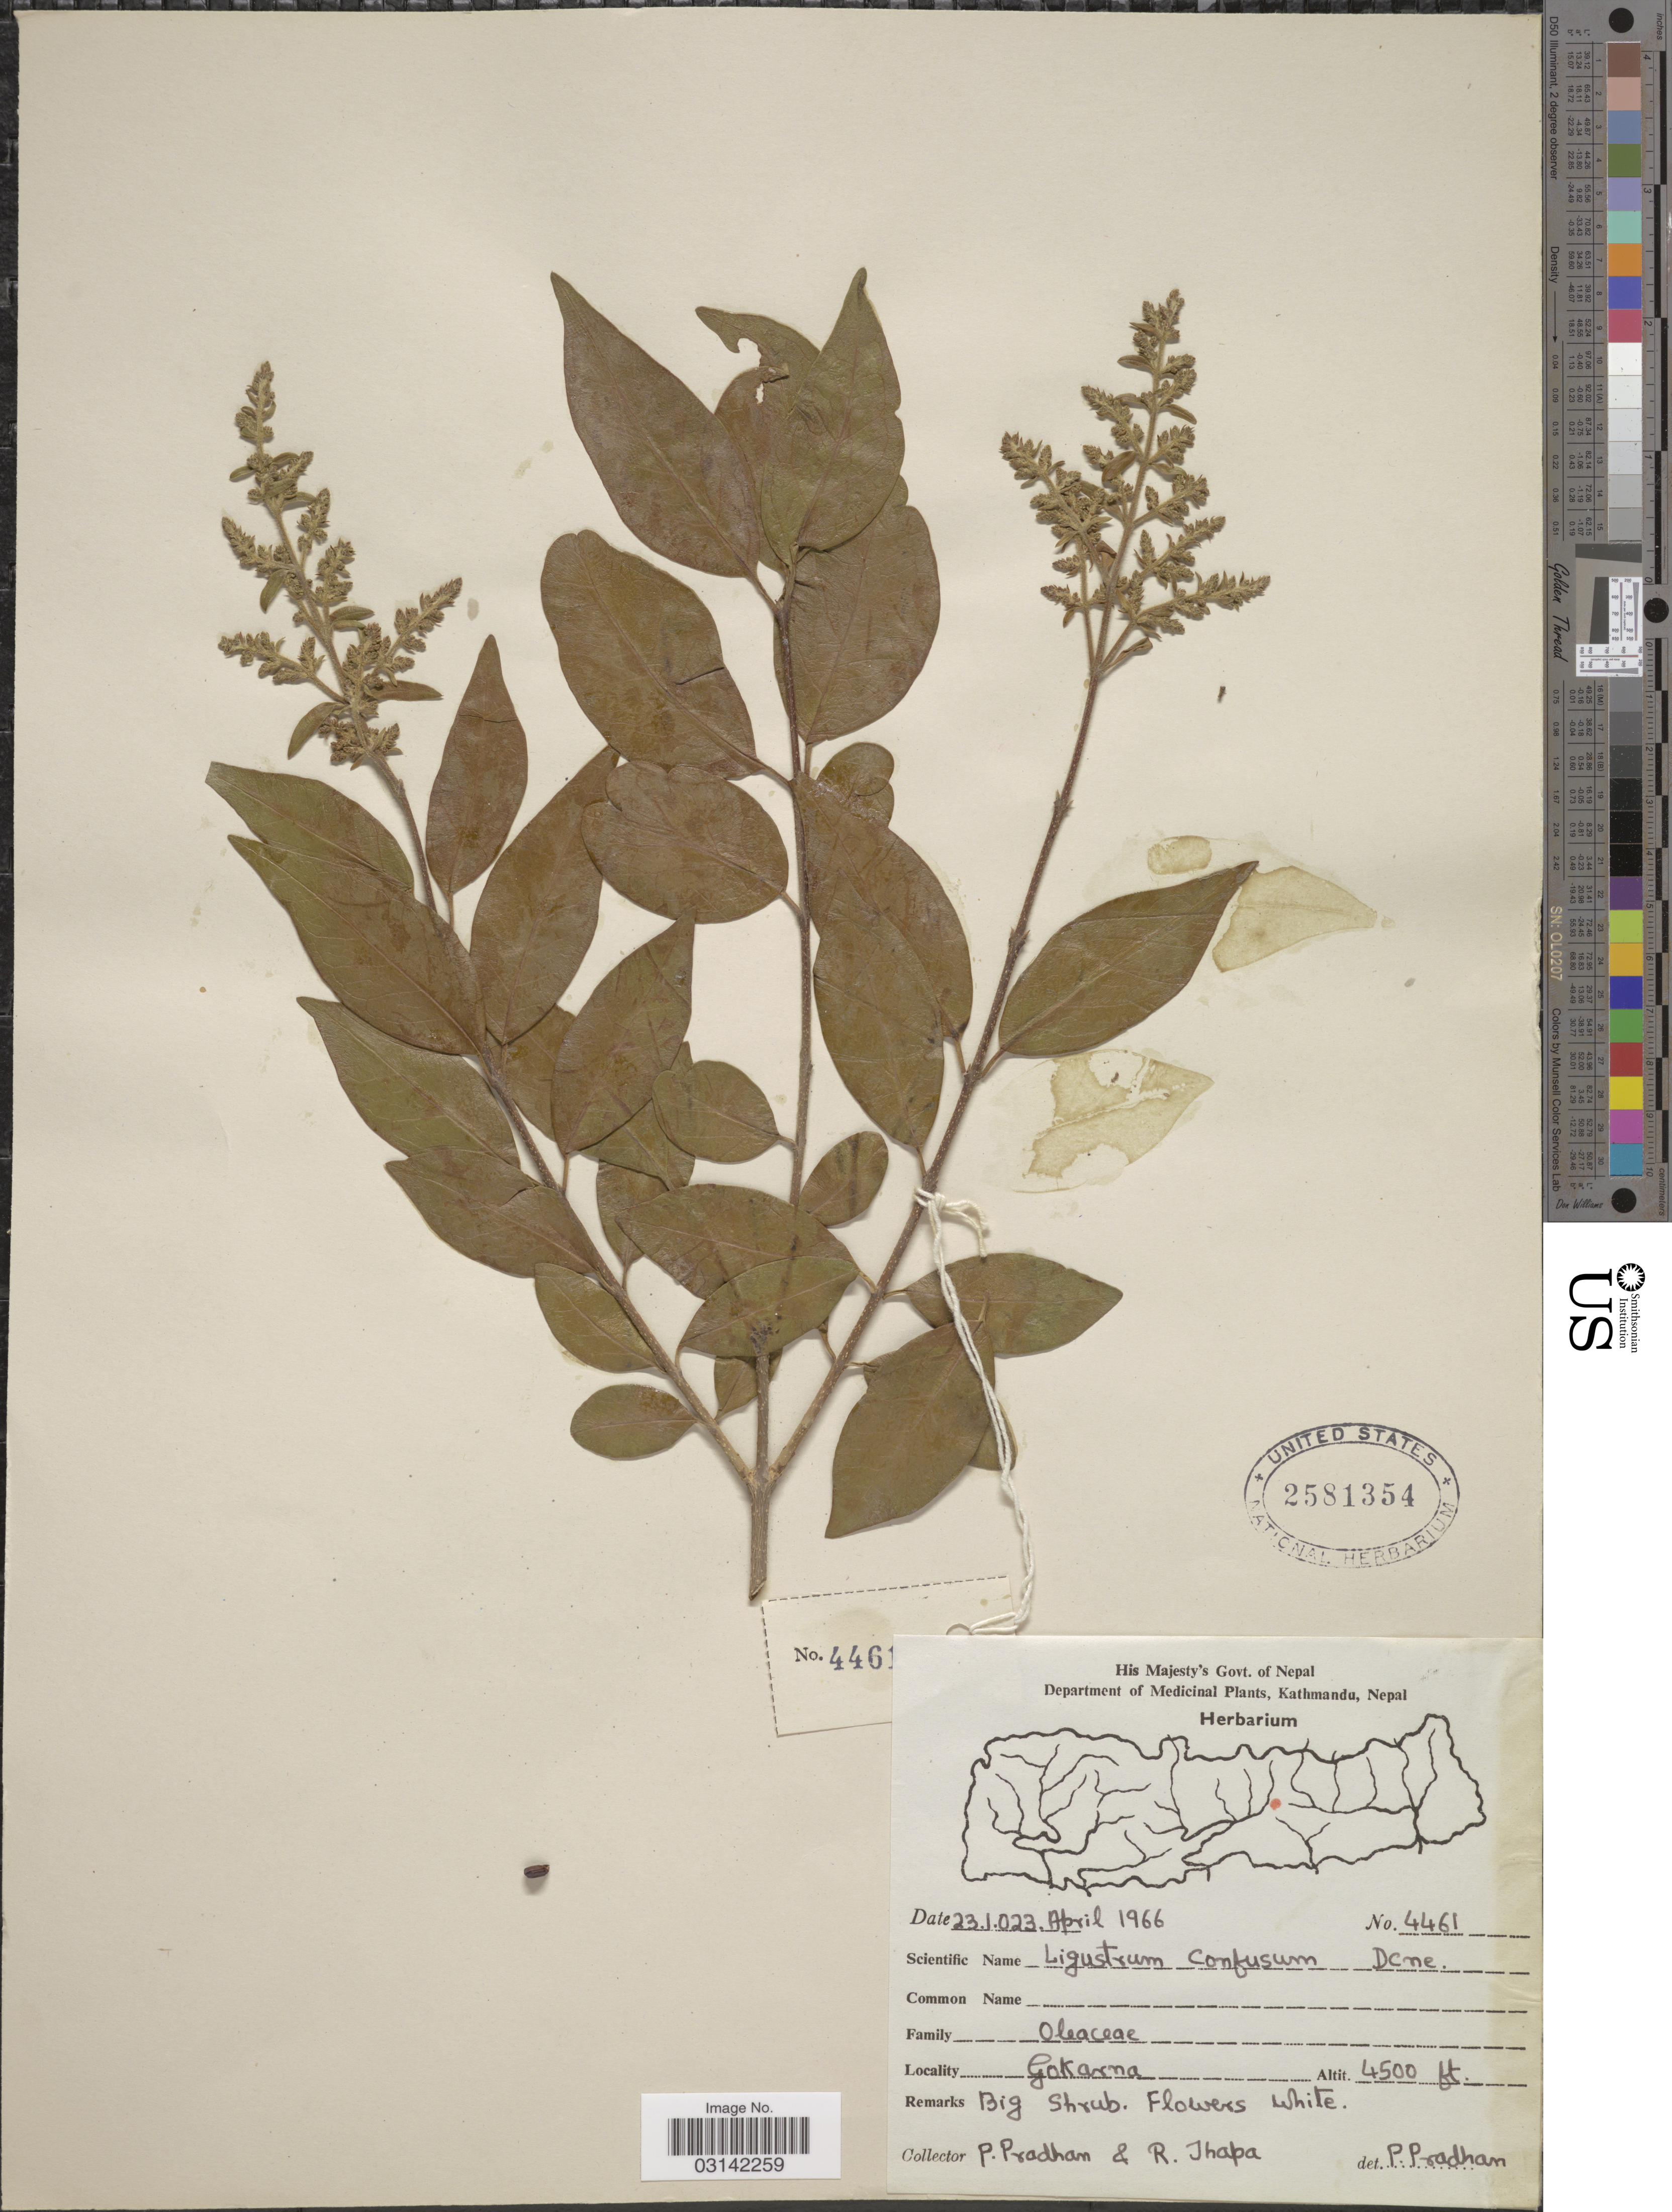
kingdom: Plantae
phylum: Tracheophyta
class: Magnoliopsida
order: Lamiales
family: Oleaceae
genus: Ligustrum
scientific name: Ligustrum confusum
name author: Decne.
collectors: P. Pradhan & R. Thapa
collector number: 4461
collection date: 1966-04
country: Nepal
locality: Gokarna.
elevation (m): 1372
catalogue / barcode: US 2581354